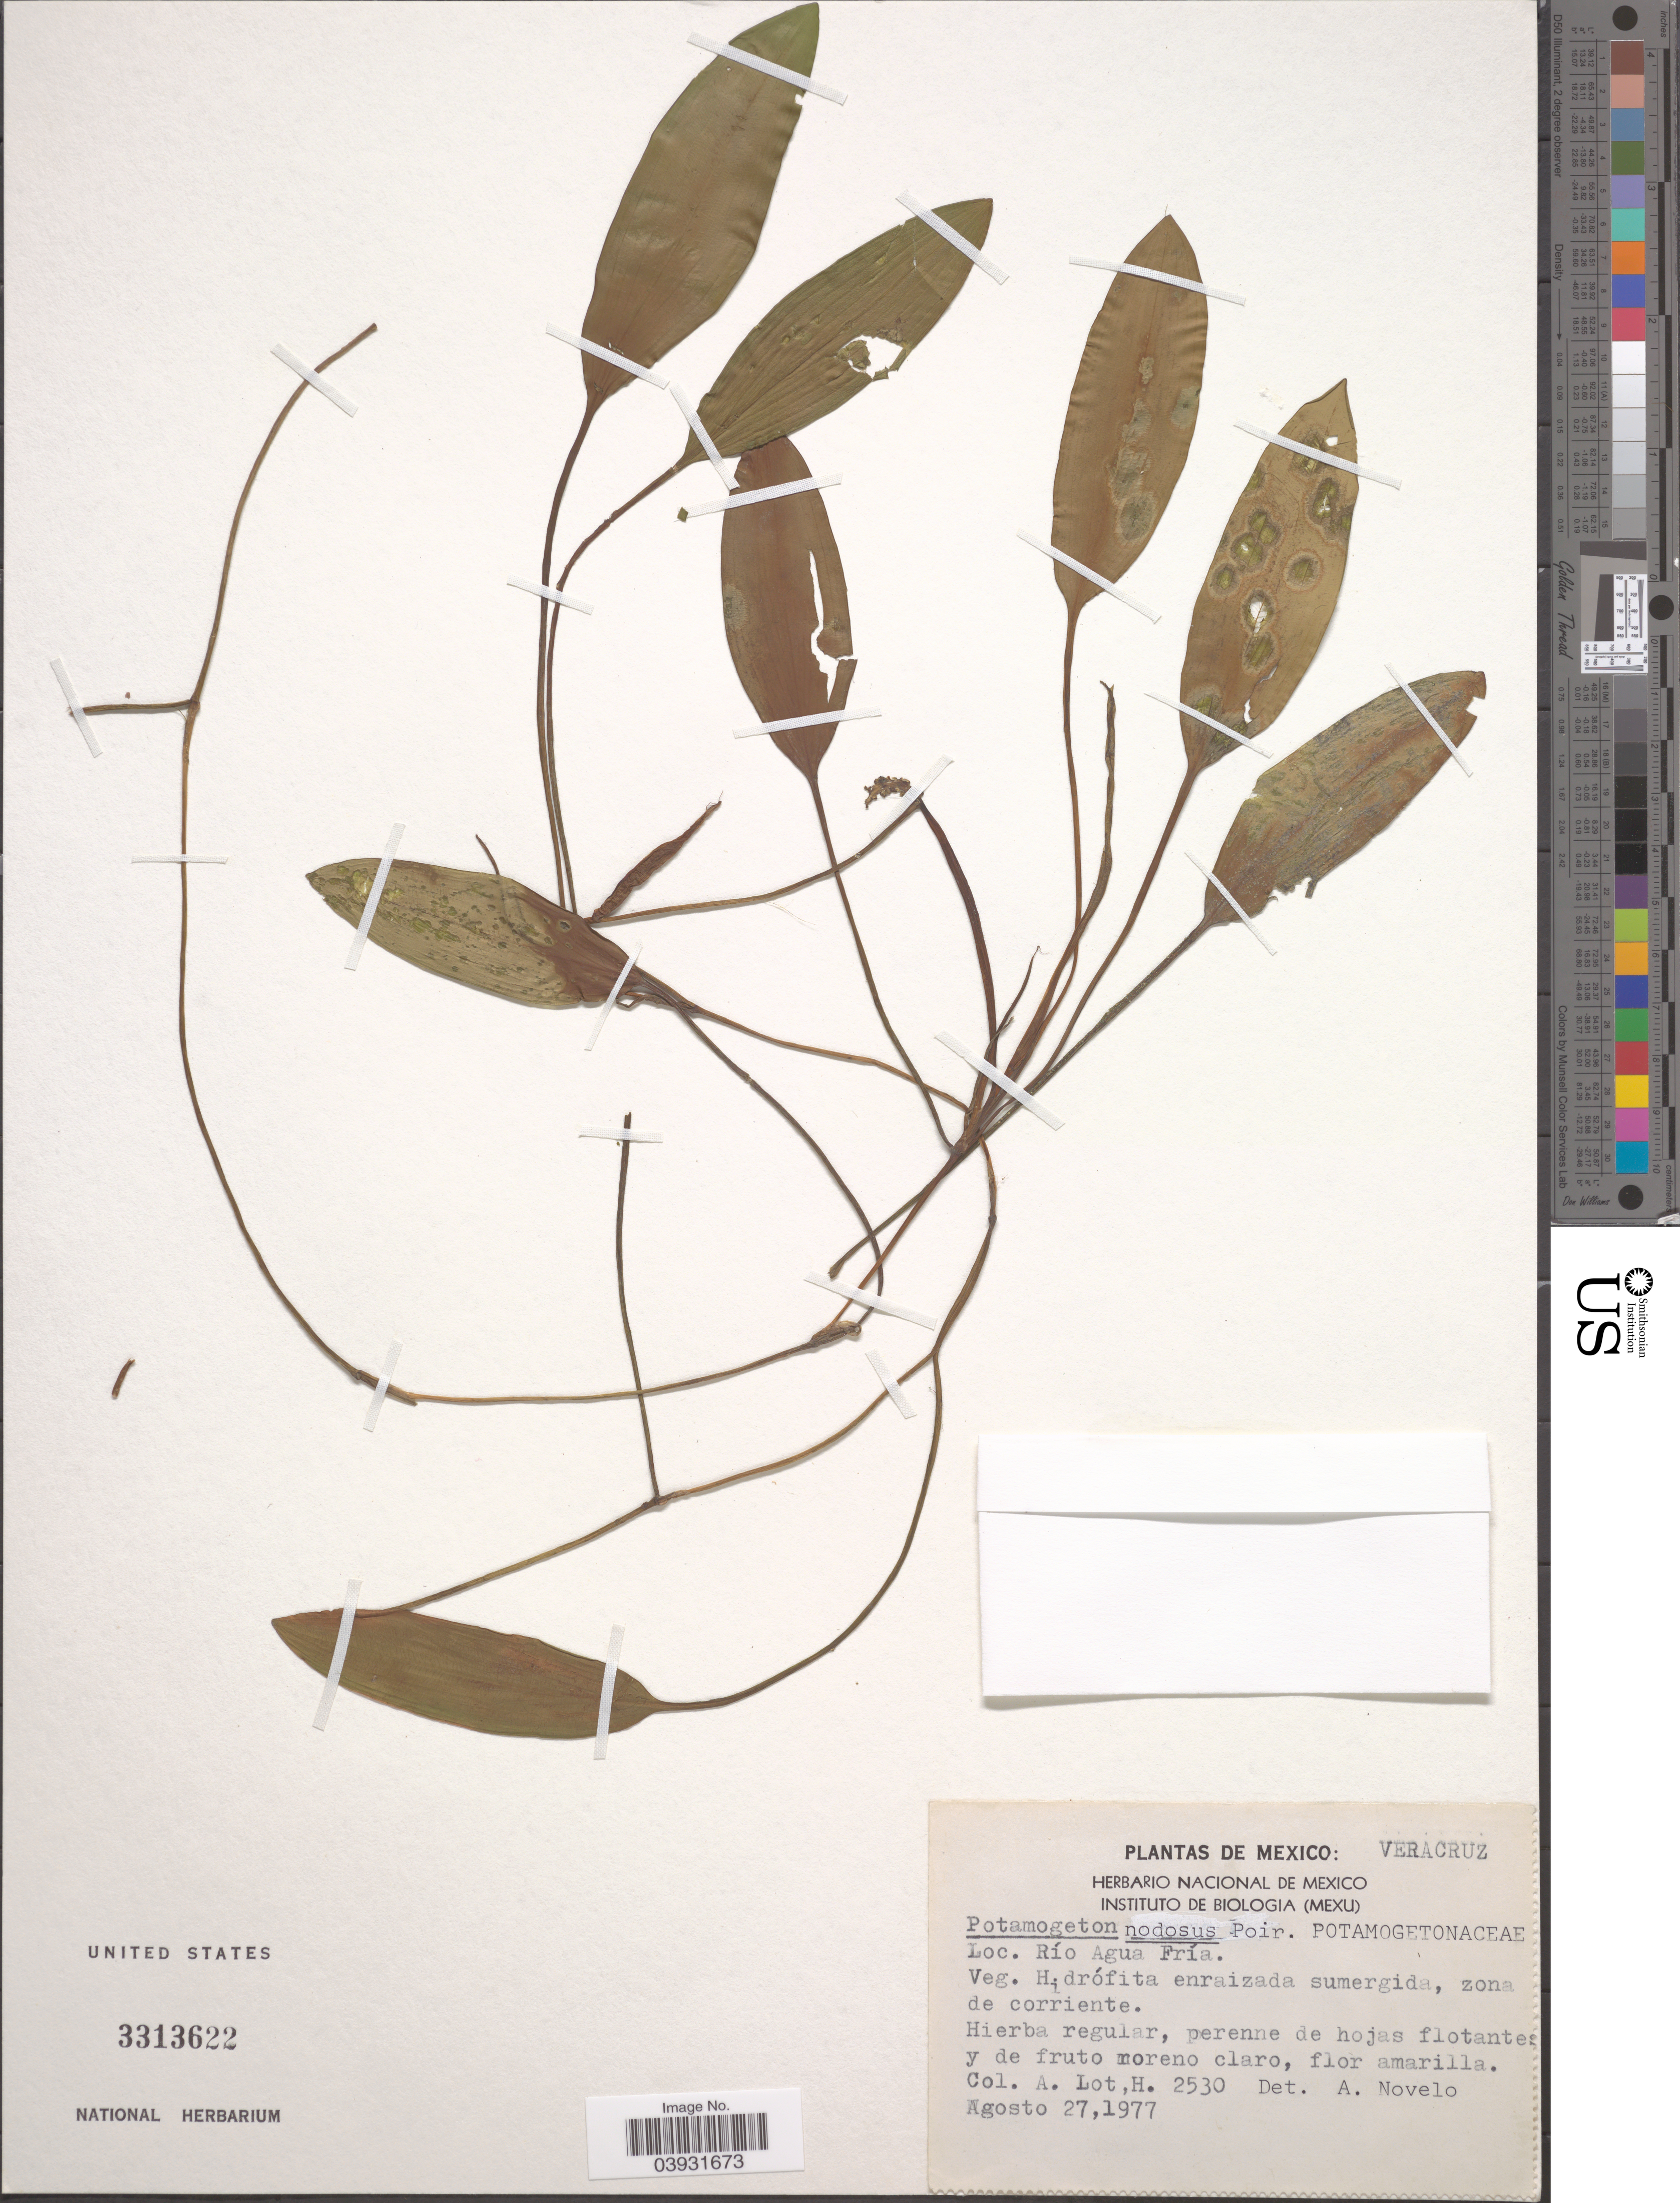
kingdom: Plantae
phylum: Tracheophyta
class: Liliopsida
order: Alismatales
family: Potamogetonaceae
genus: Potamogeton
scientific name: Potamogeton nodosus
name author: Poir.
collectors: A. Lot Helgueras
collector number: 2530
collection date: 1977-08-27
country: Mexico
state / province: Veracruz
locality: Río Agua Fría.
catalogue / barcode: US 3313622